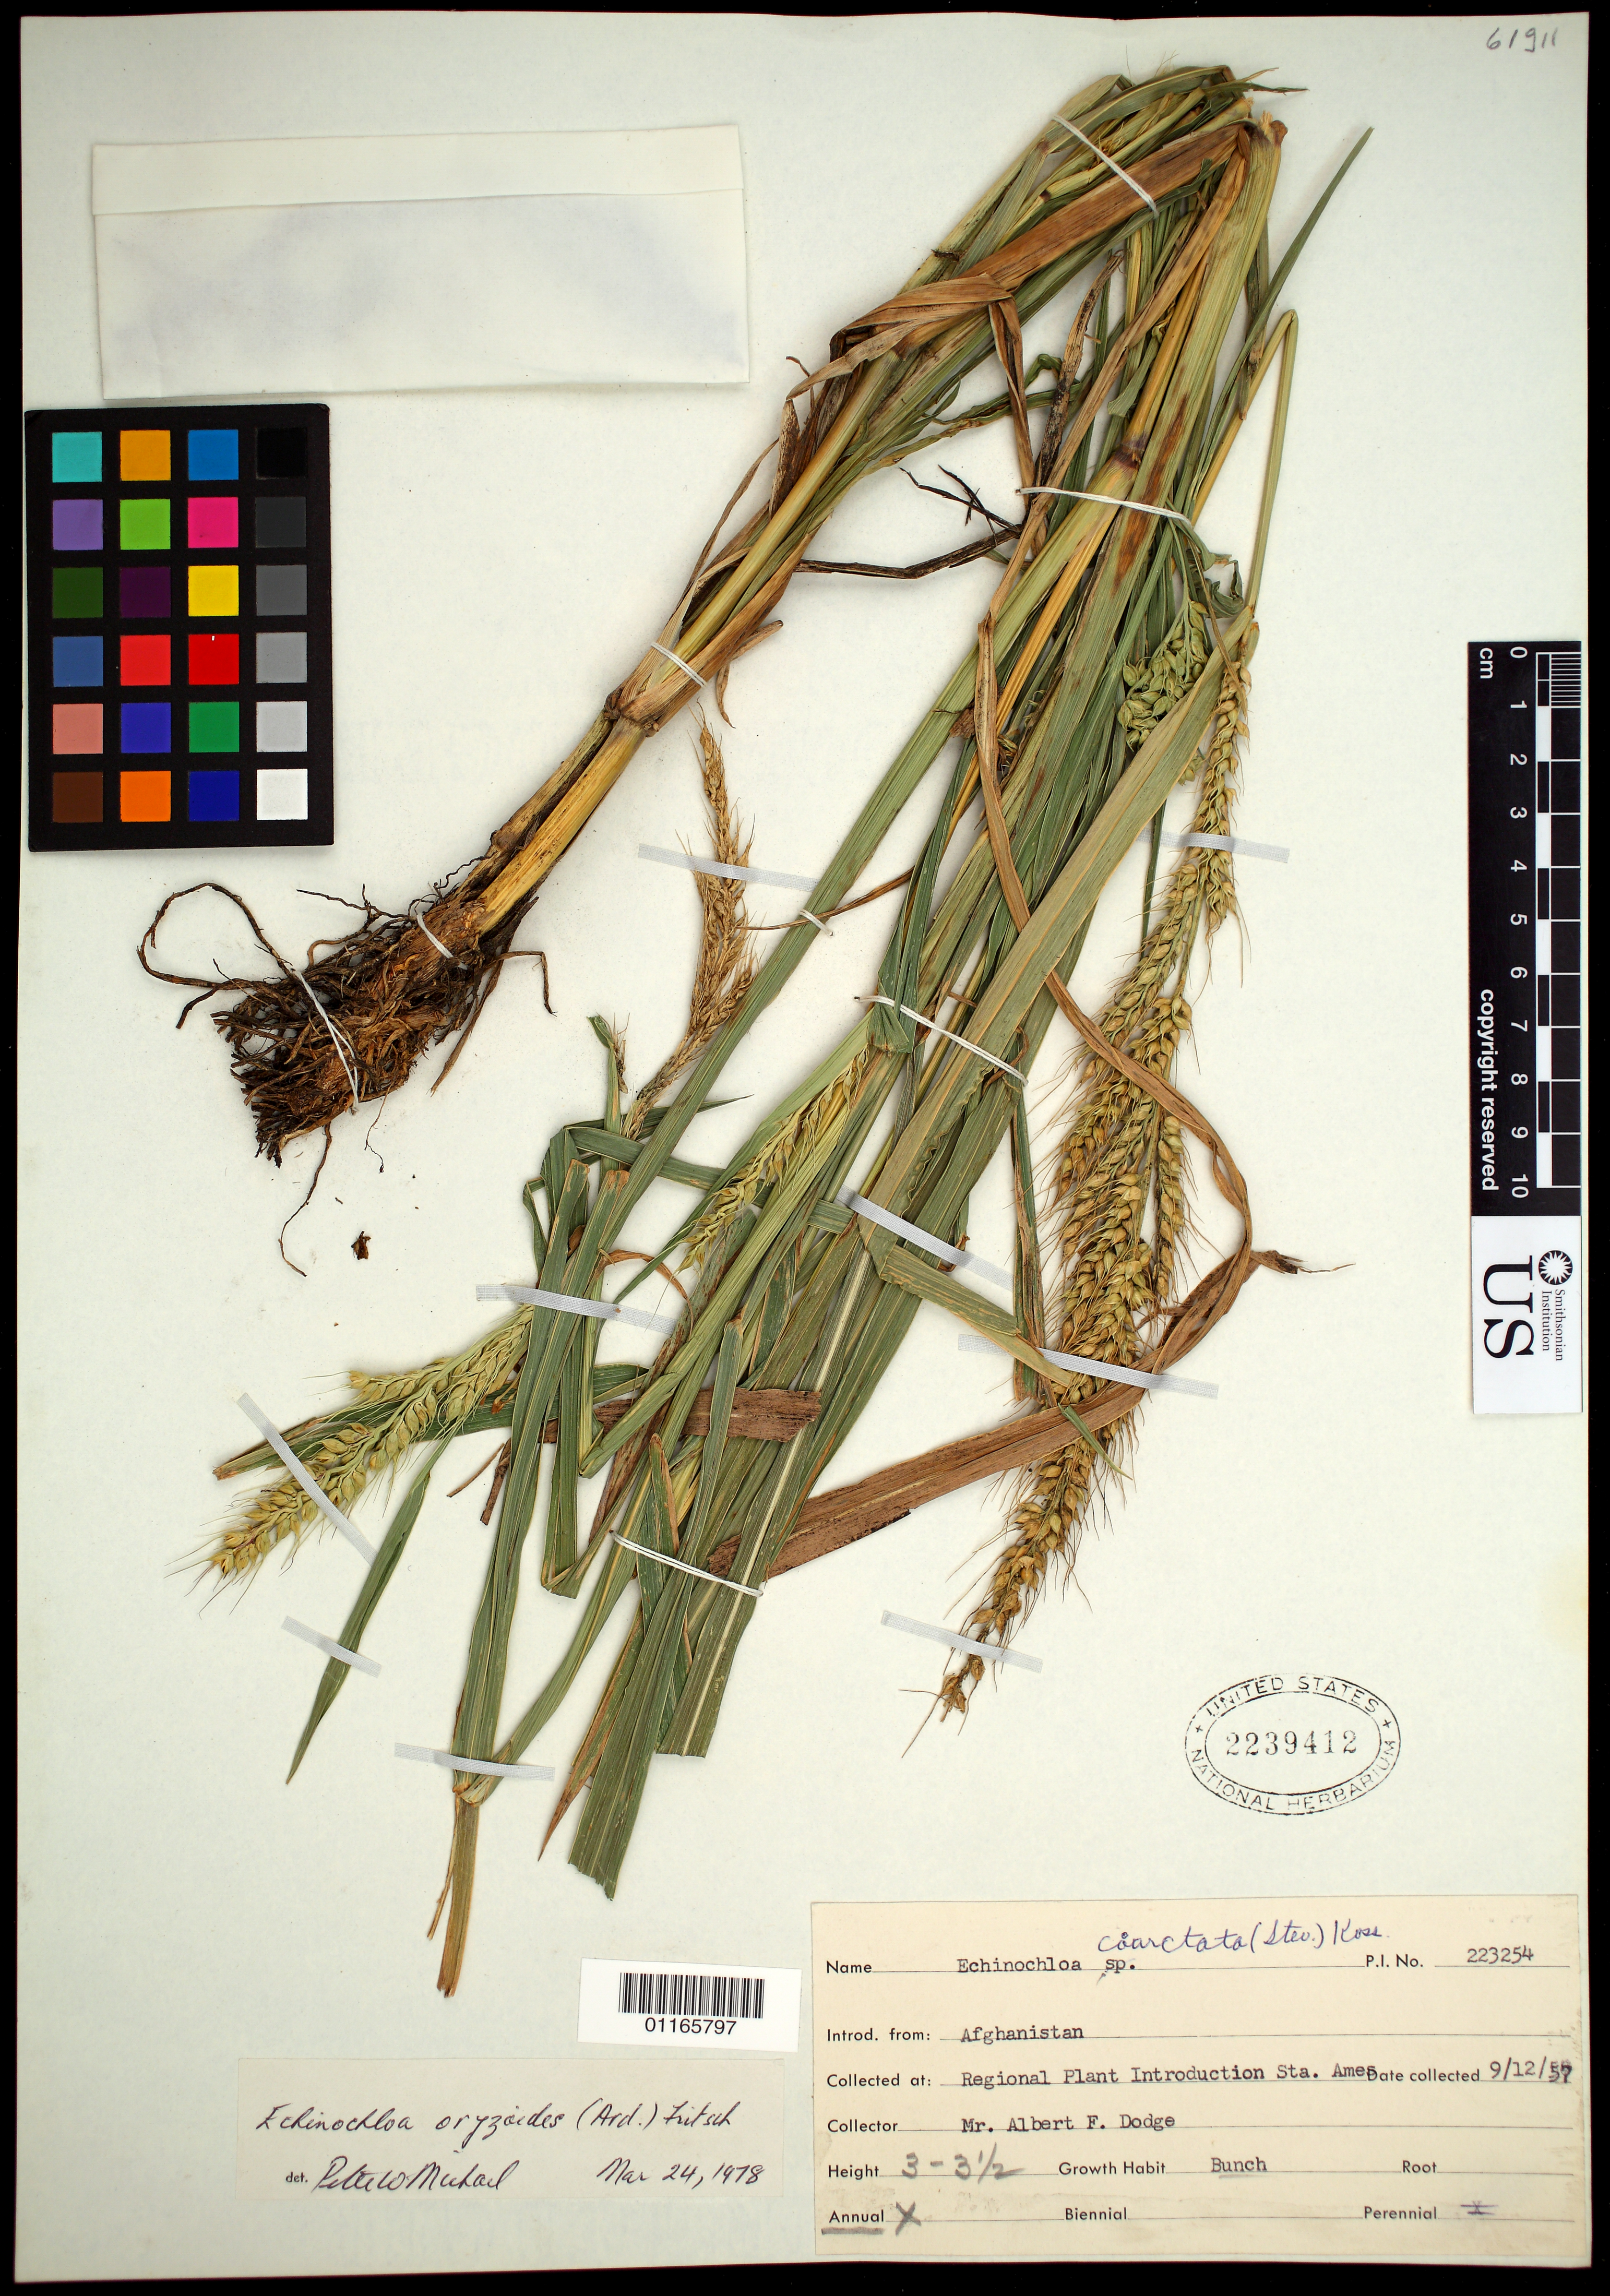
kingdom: Plantae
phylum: Tracheophyta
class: Liliopsida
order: Poales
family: Poaceae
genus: Echinochloa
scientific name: Echinochloa oryzoides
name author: (Ard.) Fritsch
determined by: Michael, P. W.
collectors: A. Dodge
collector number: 223254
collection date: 1957-09-12 or 1957-12-09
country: Afghanistan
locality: Introduced from: Afghanistan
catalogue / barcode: US 2239412